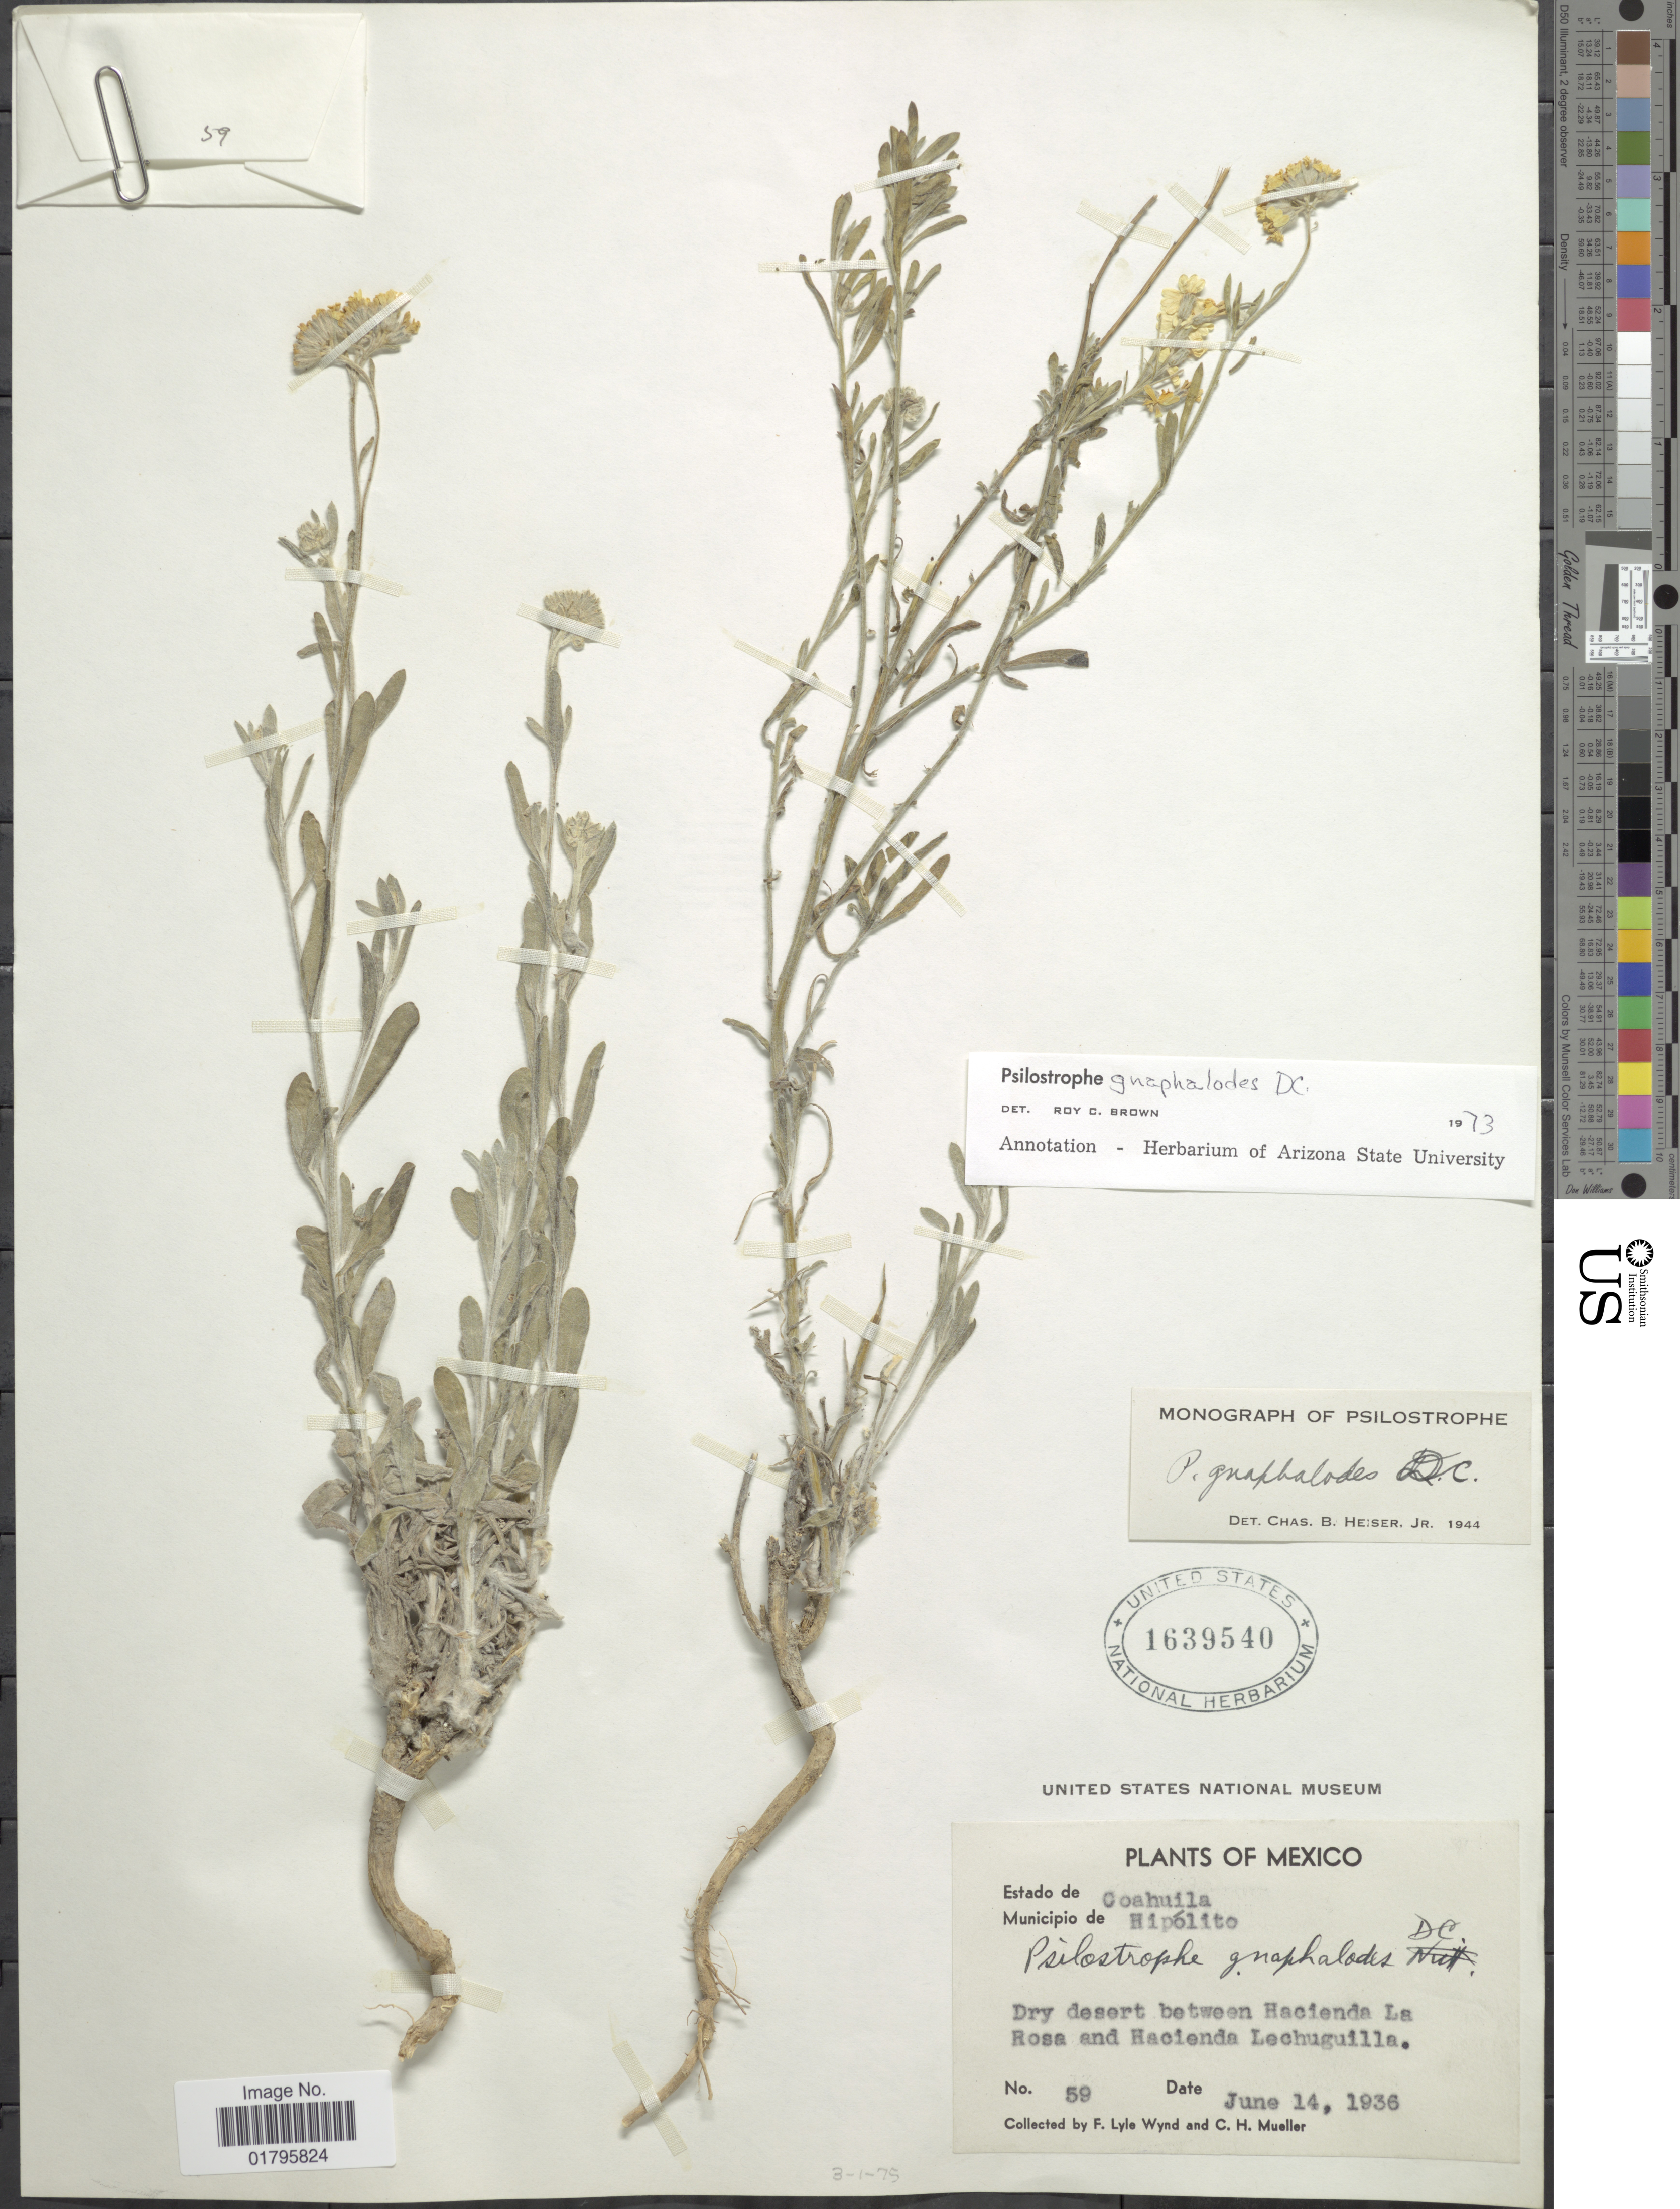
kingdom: Plantae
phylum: Tracheophyta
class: Magnoliopsida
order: Asterales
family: Asteraceae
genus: Psilostrophe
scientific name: Psilostrophe gnaphaloides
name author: DC.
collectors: F. L. Wynd & C. H. Mueller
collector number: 59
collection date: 1936-06-14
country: Mexico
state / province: Coahuila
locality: Municipio de Hipolito. Between Hacienda La Rosa and Hacienda Lechuguilla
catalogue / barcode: US 1639540